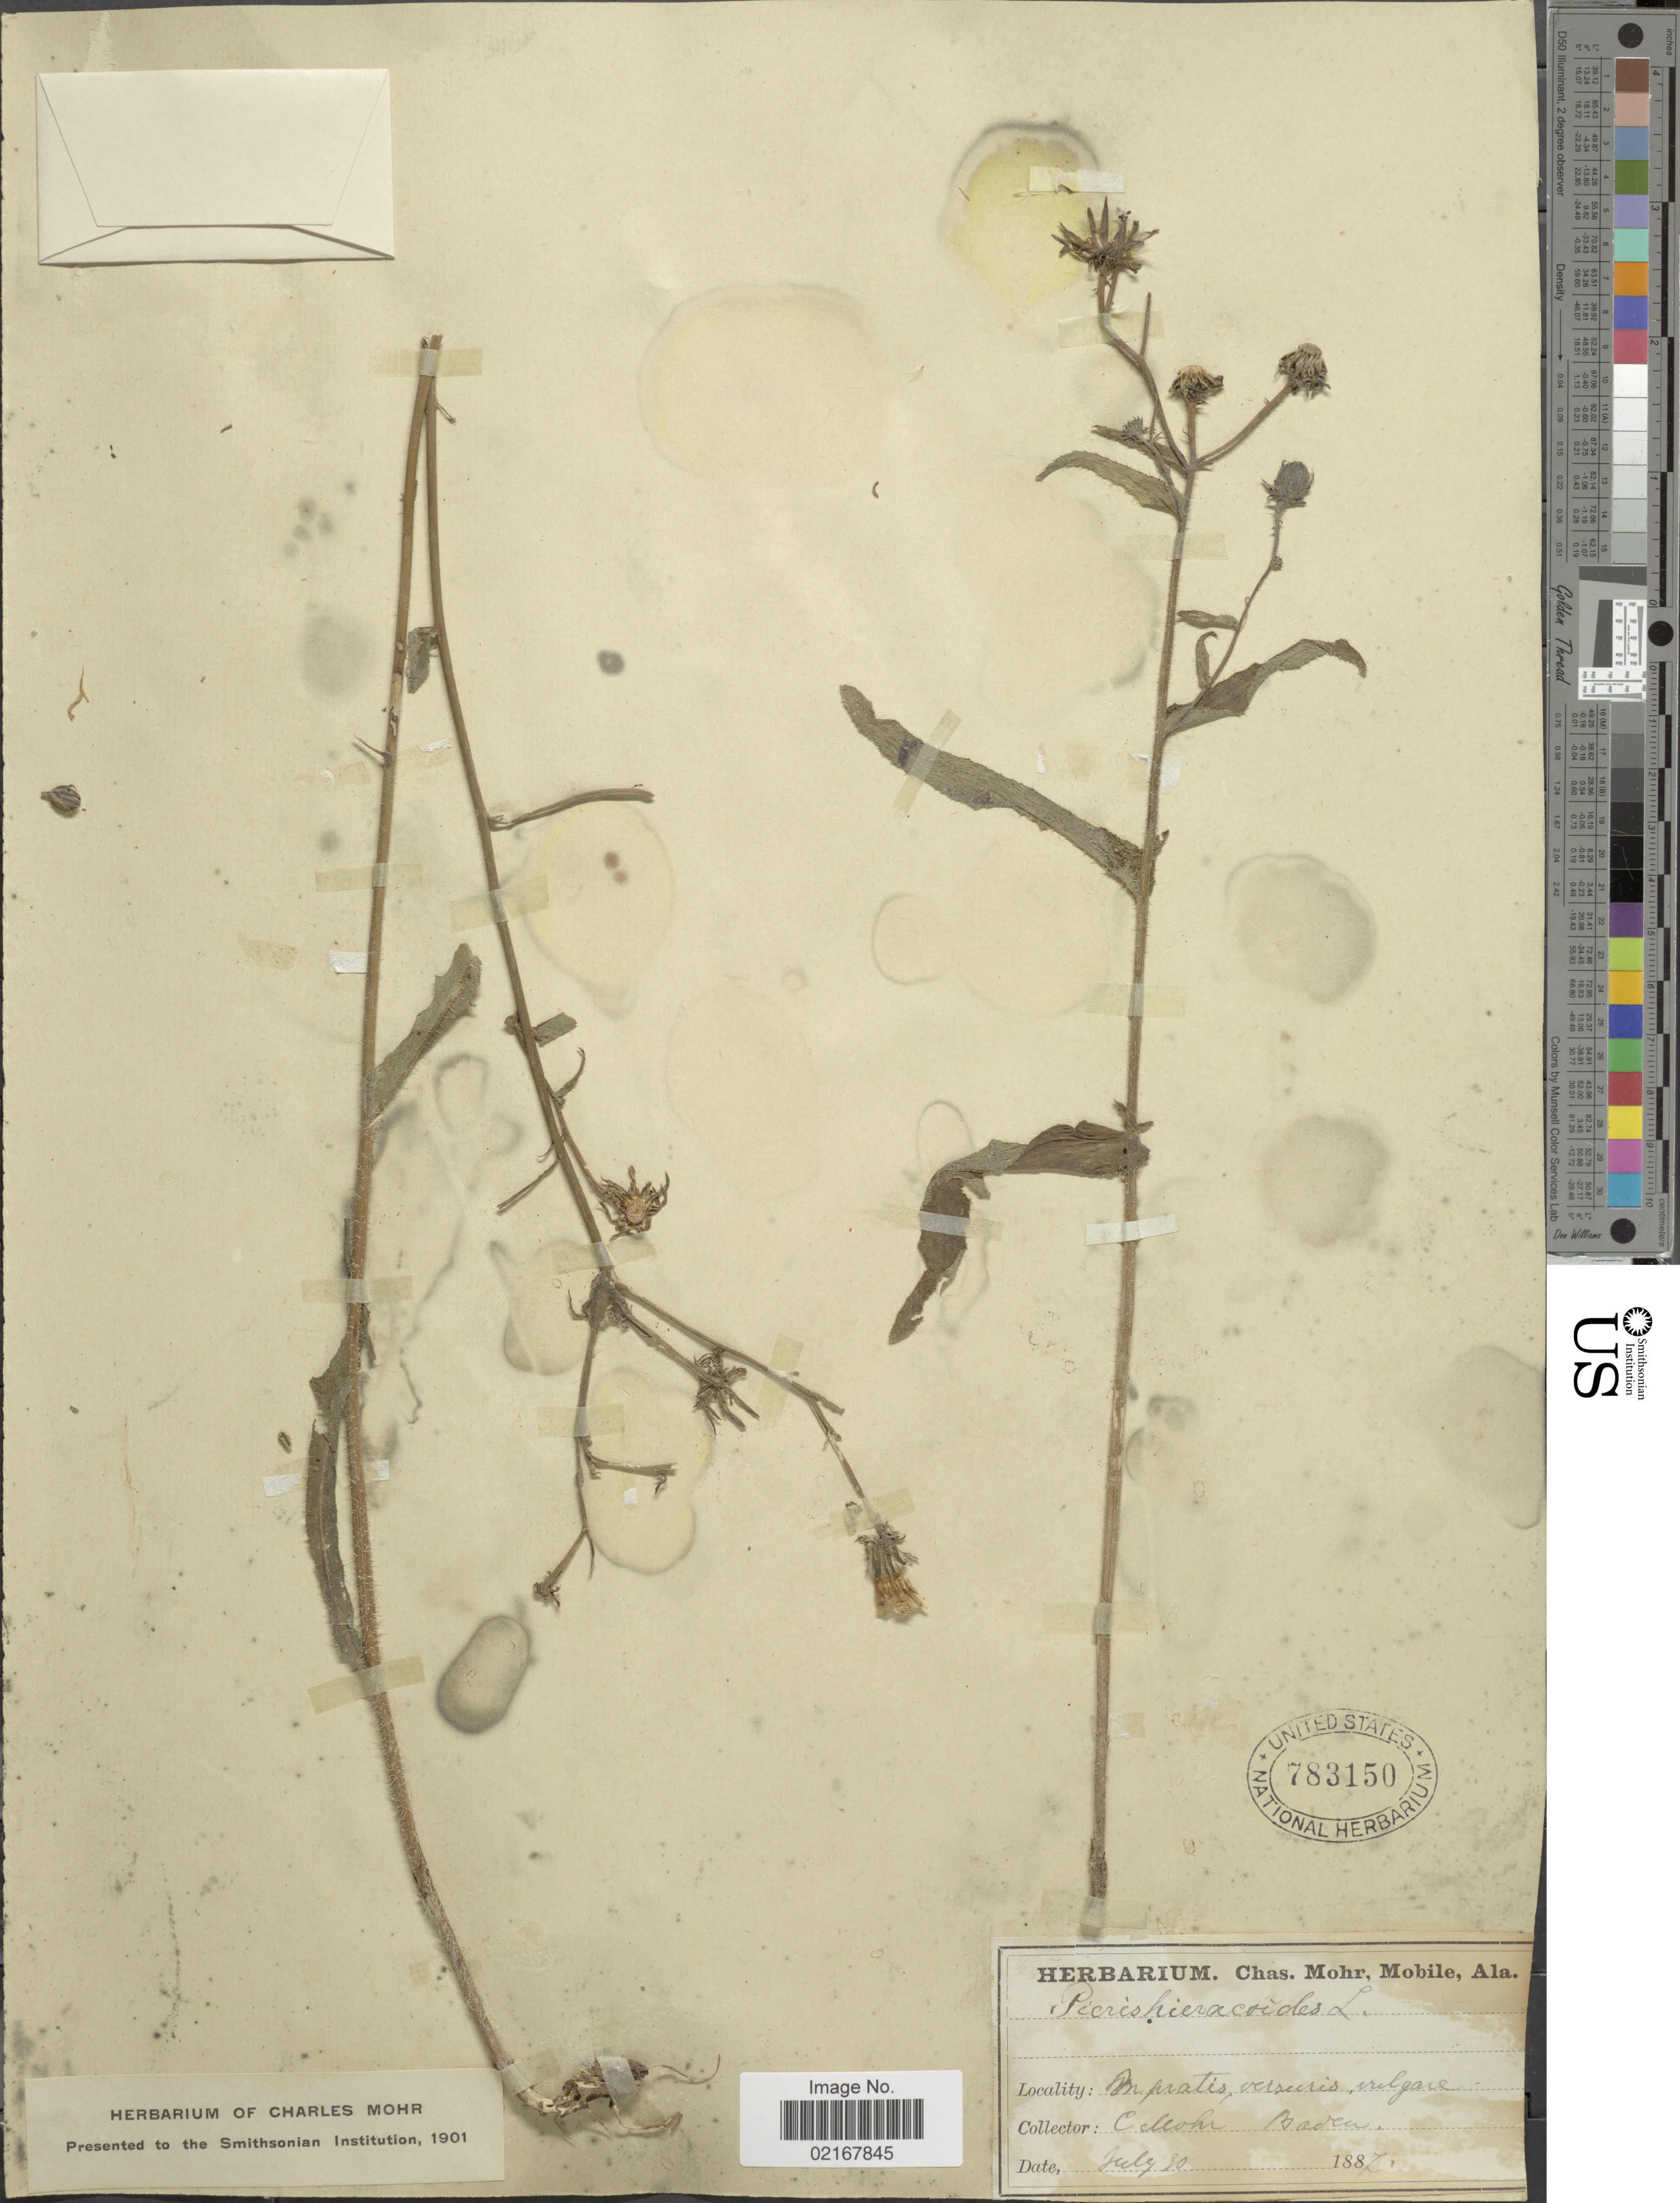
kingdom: Plantae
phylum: Tracheophyta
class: Magnoliopsida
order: Asterales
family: Asteraceae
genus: Picris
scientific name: Picris hieracioides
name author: L.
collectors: Mohr, C. T. (herbarium)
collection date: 1887-07-30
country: Germany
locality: Baden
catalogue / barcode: US 783150